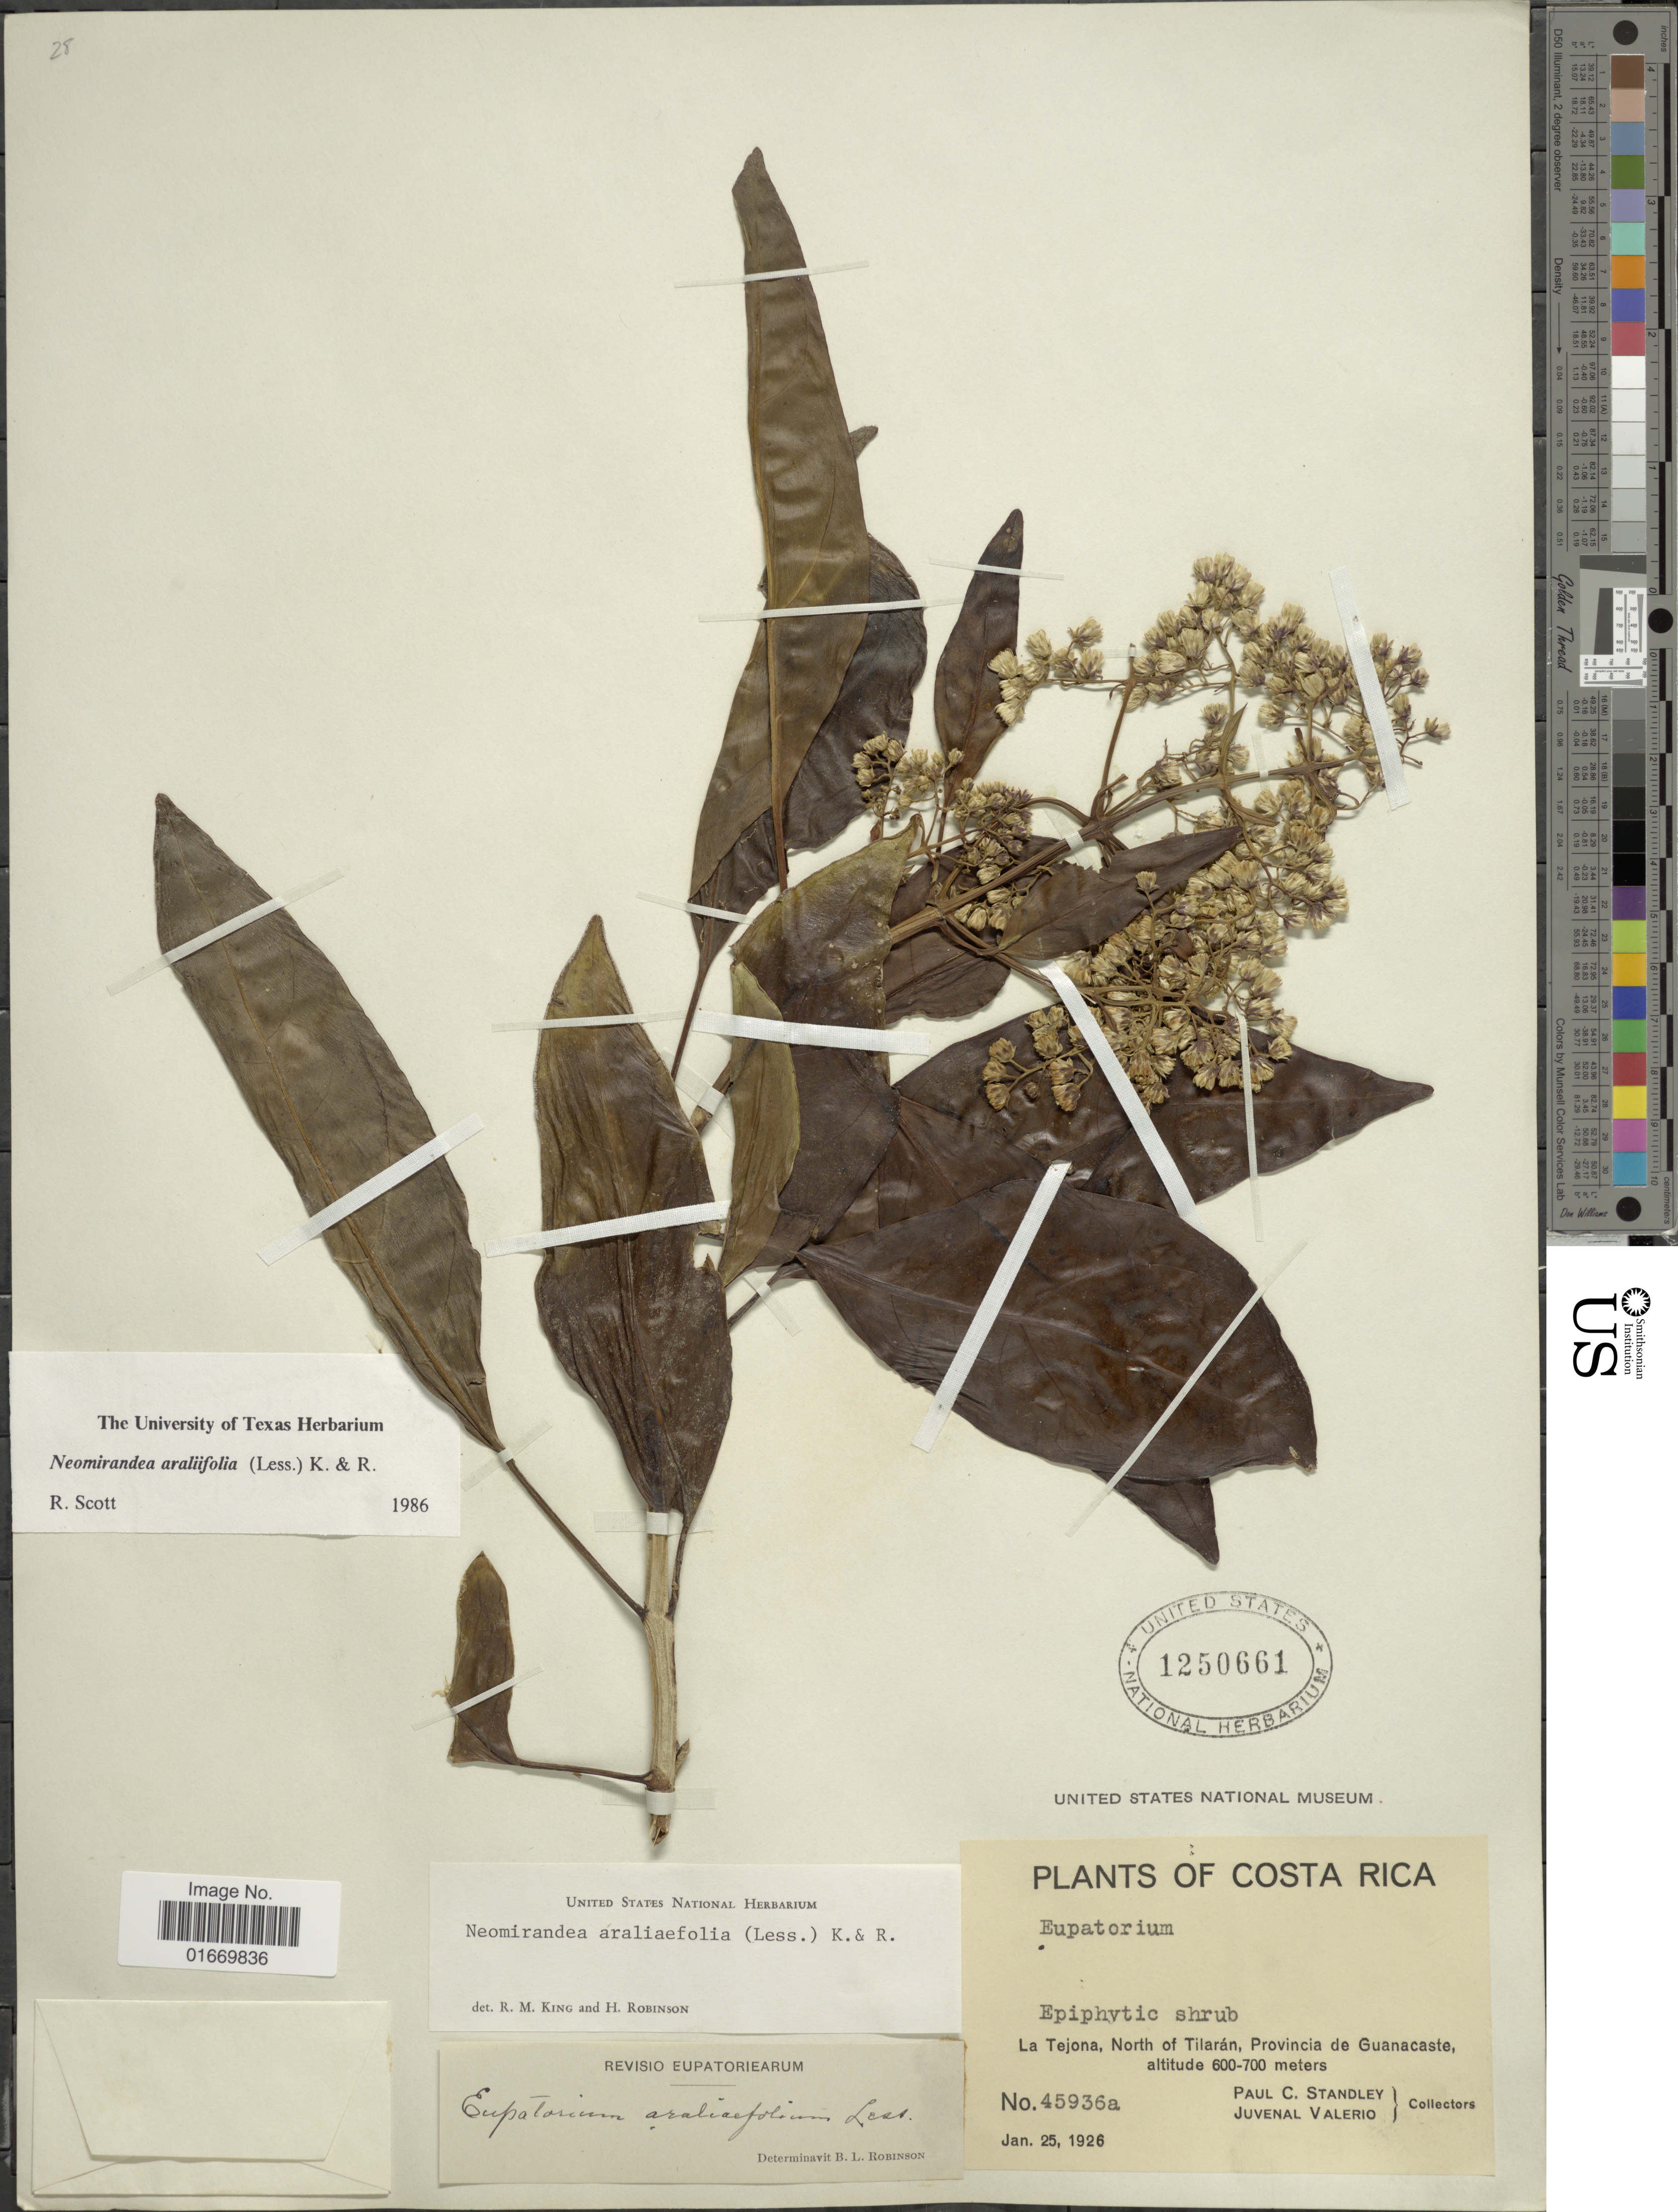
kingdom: Plantae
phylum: Tracheophyta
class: Magnoliopsida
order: Asterales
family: Asteraceae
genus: Neomirandea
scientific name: Neomirandea araliaefolia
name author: (Less.) R.M. King & H. Rob.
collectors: P. C. Standley & J. Valerio R.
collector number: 45936a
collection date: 1926-01-25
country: Costa Rica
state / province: Guanacaste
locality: La Tejona, North of Tilaran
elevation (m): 600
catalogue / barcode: US 1250661